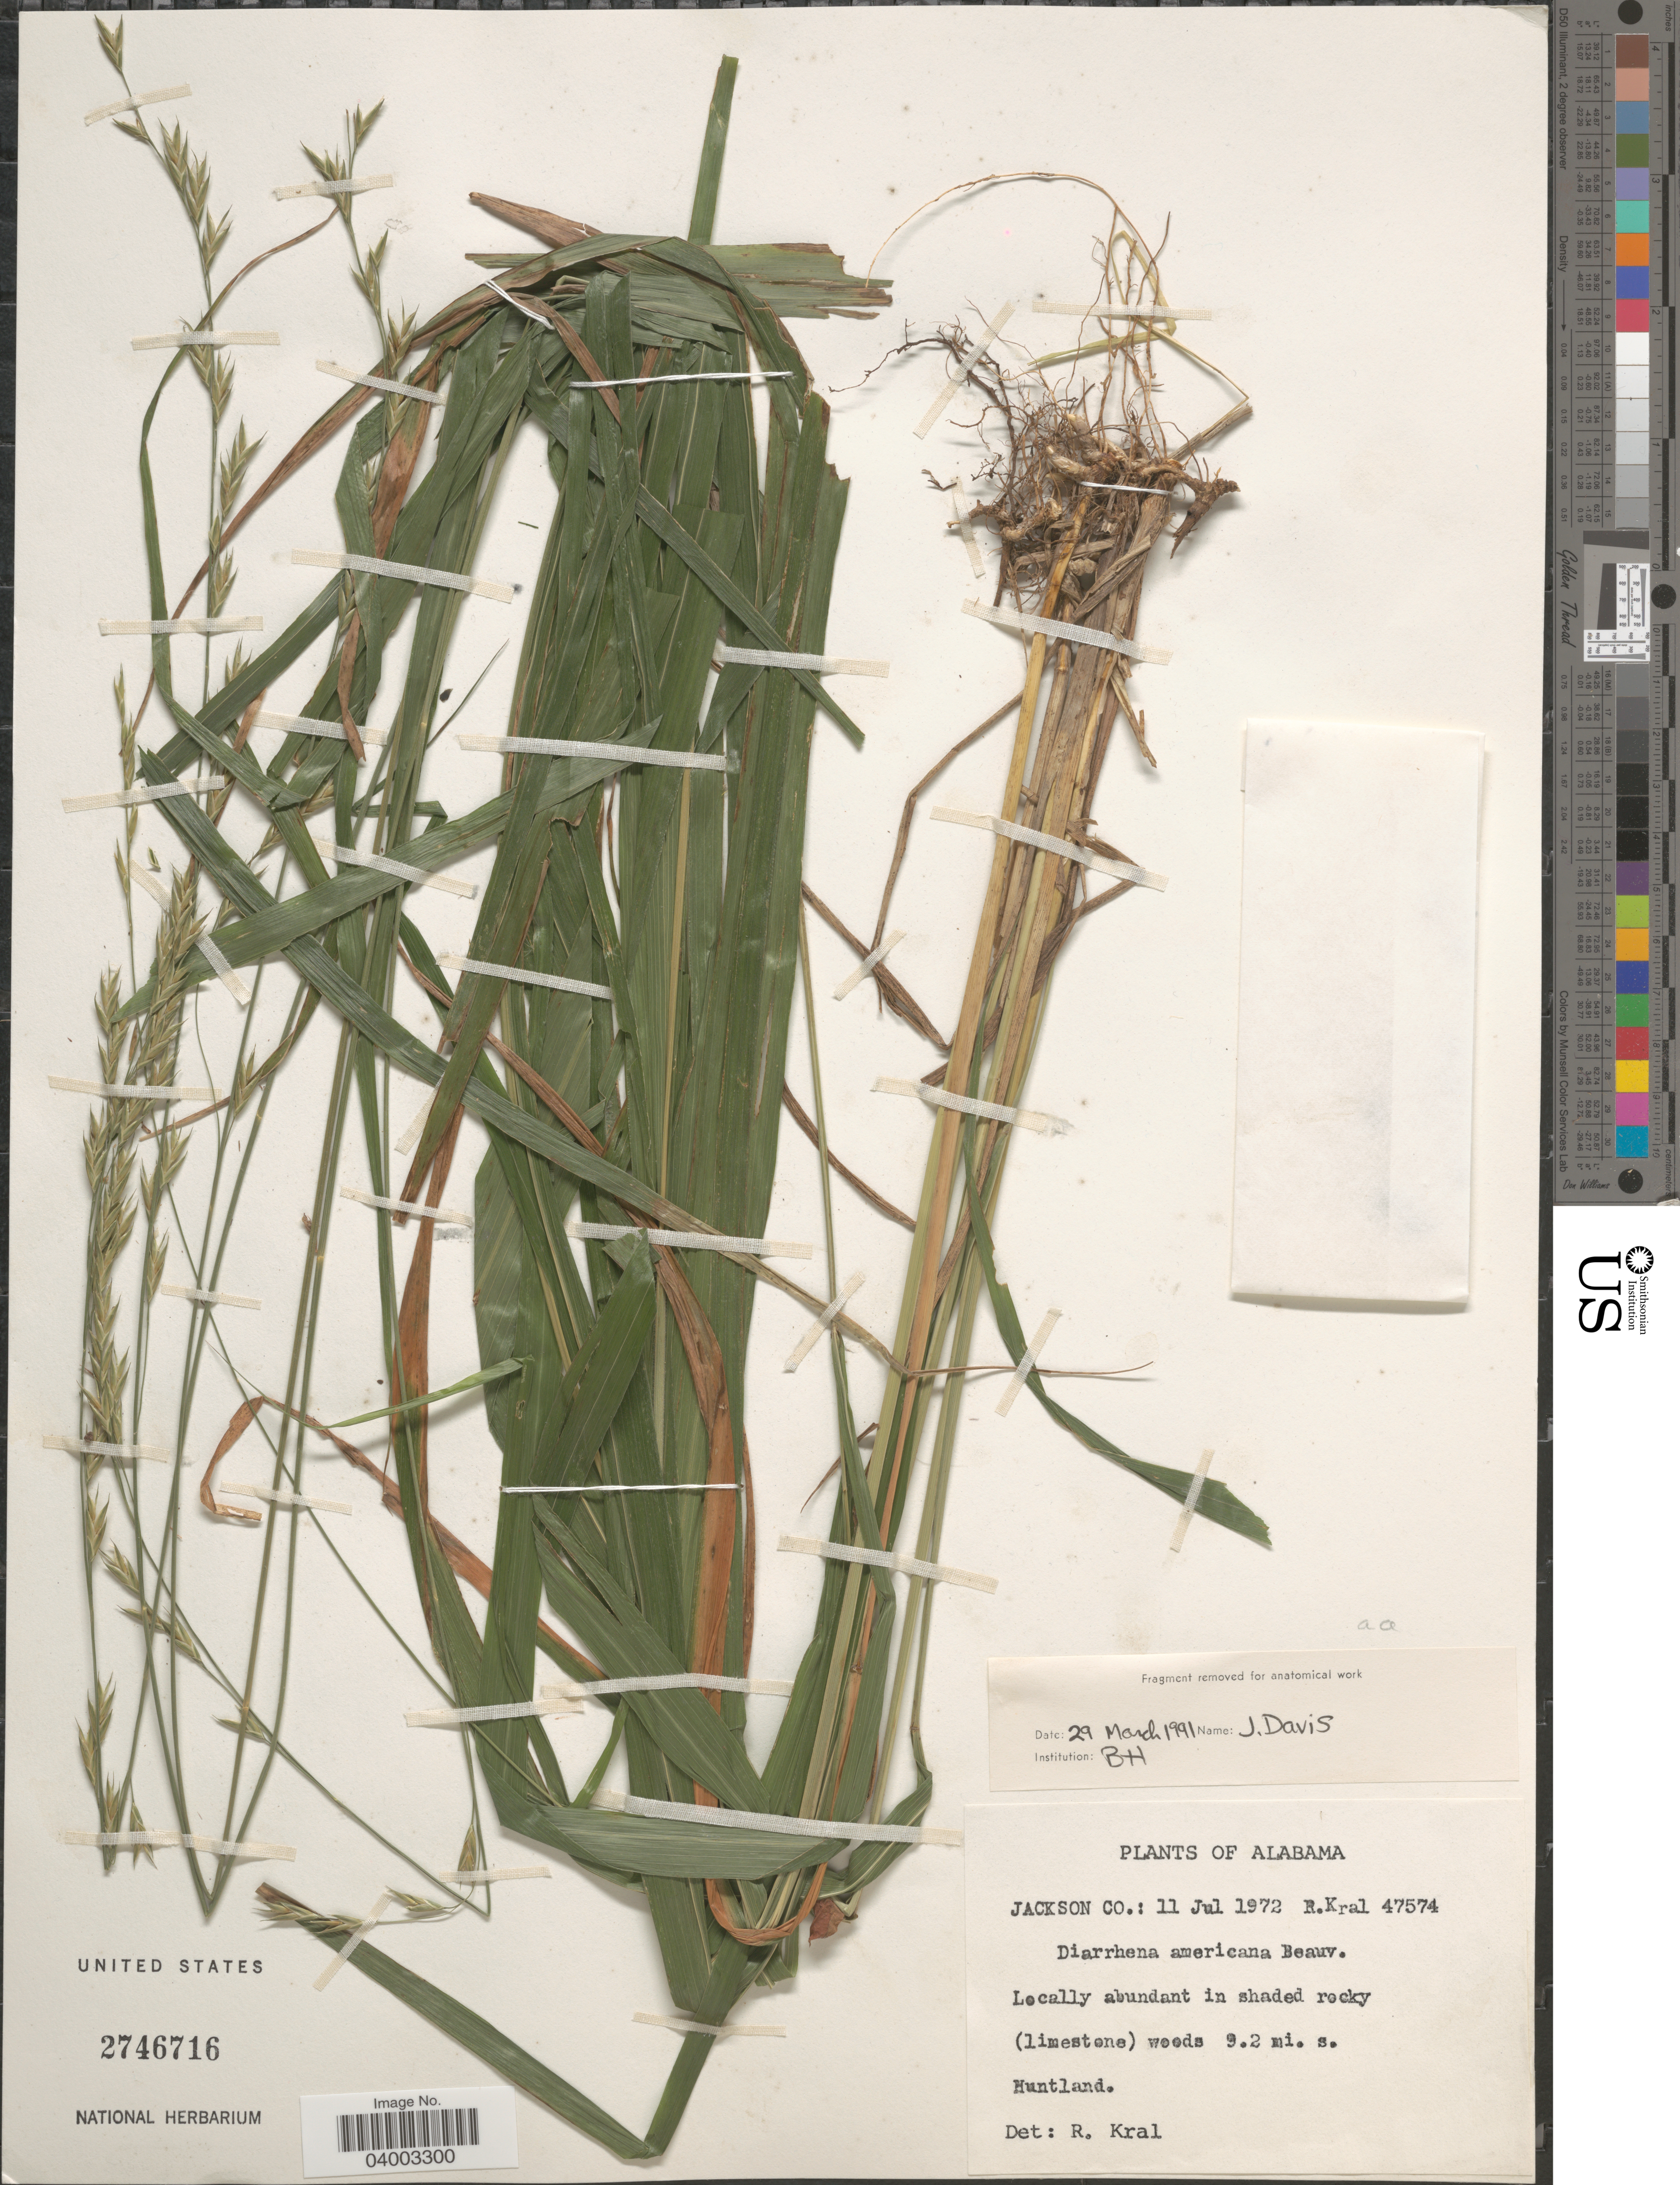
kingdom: Plantae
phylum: Tracheophyta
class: Liliopsida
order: Poales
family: Poaceae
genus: Diarrhena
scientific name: Diarrhena americana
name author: P. Beauv.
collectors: R. Kral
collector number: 47574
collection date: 1972-07-11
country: United States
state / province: Alabama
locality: Jackson Co. In shaded rocky (limestone) woods 9.2 mi. s. Huntland.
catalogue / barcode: US 2746716